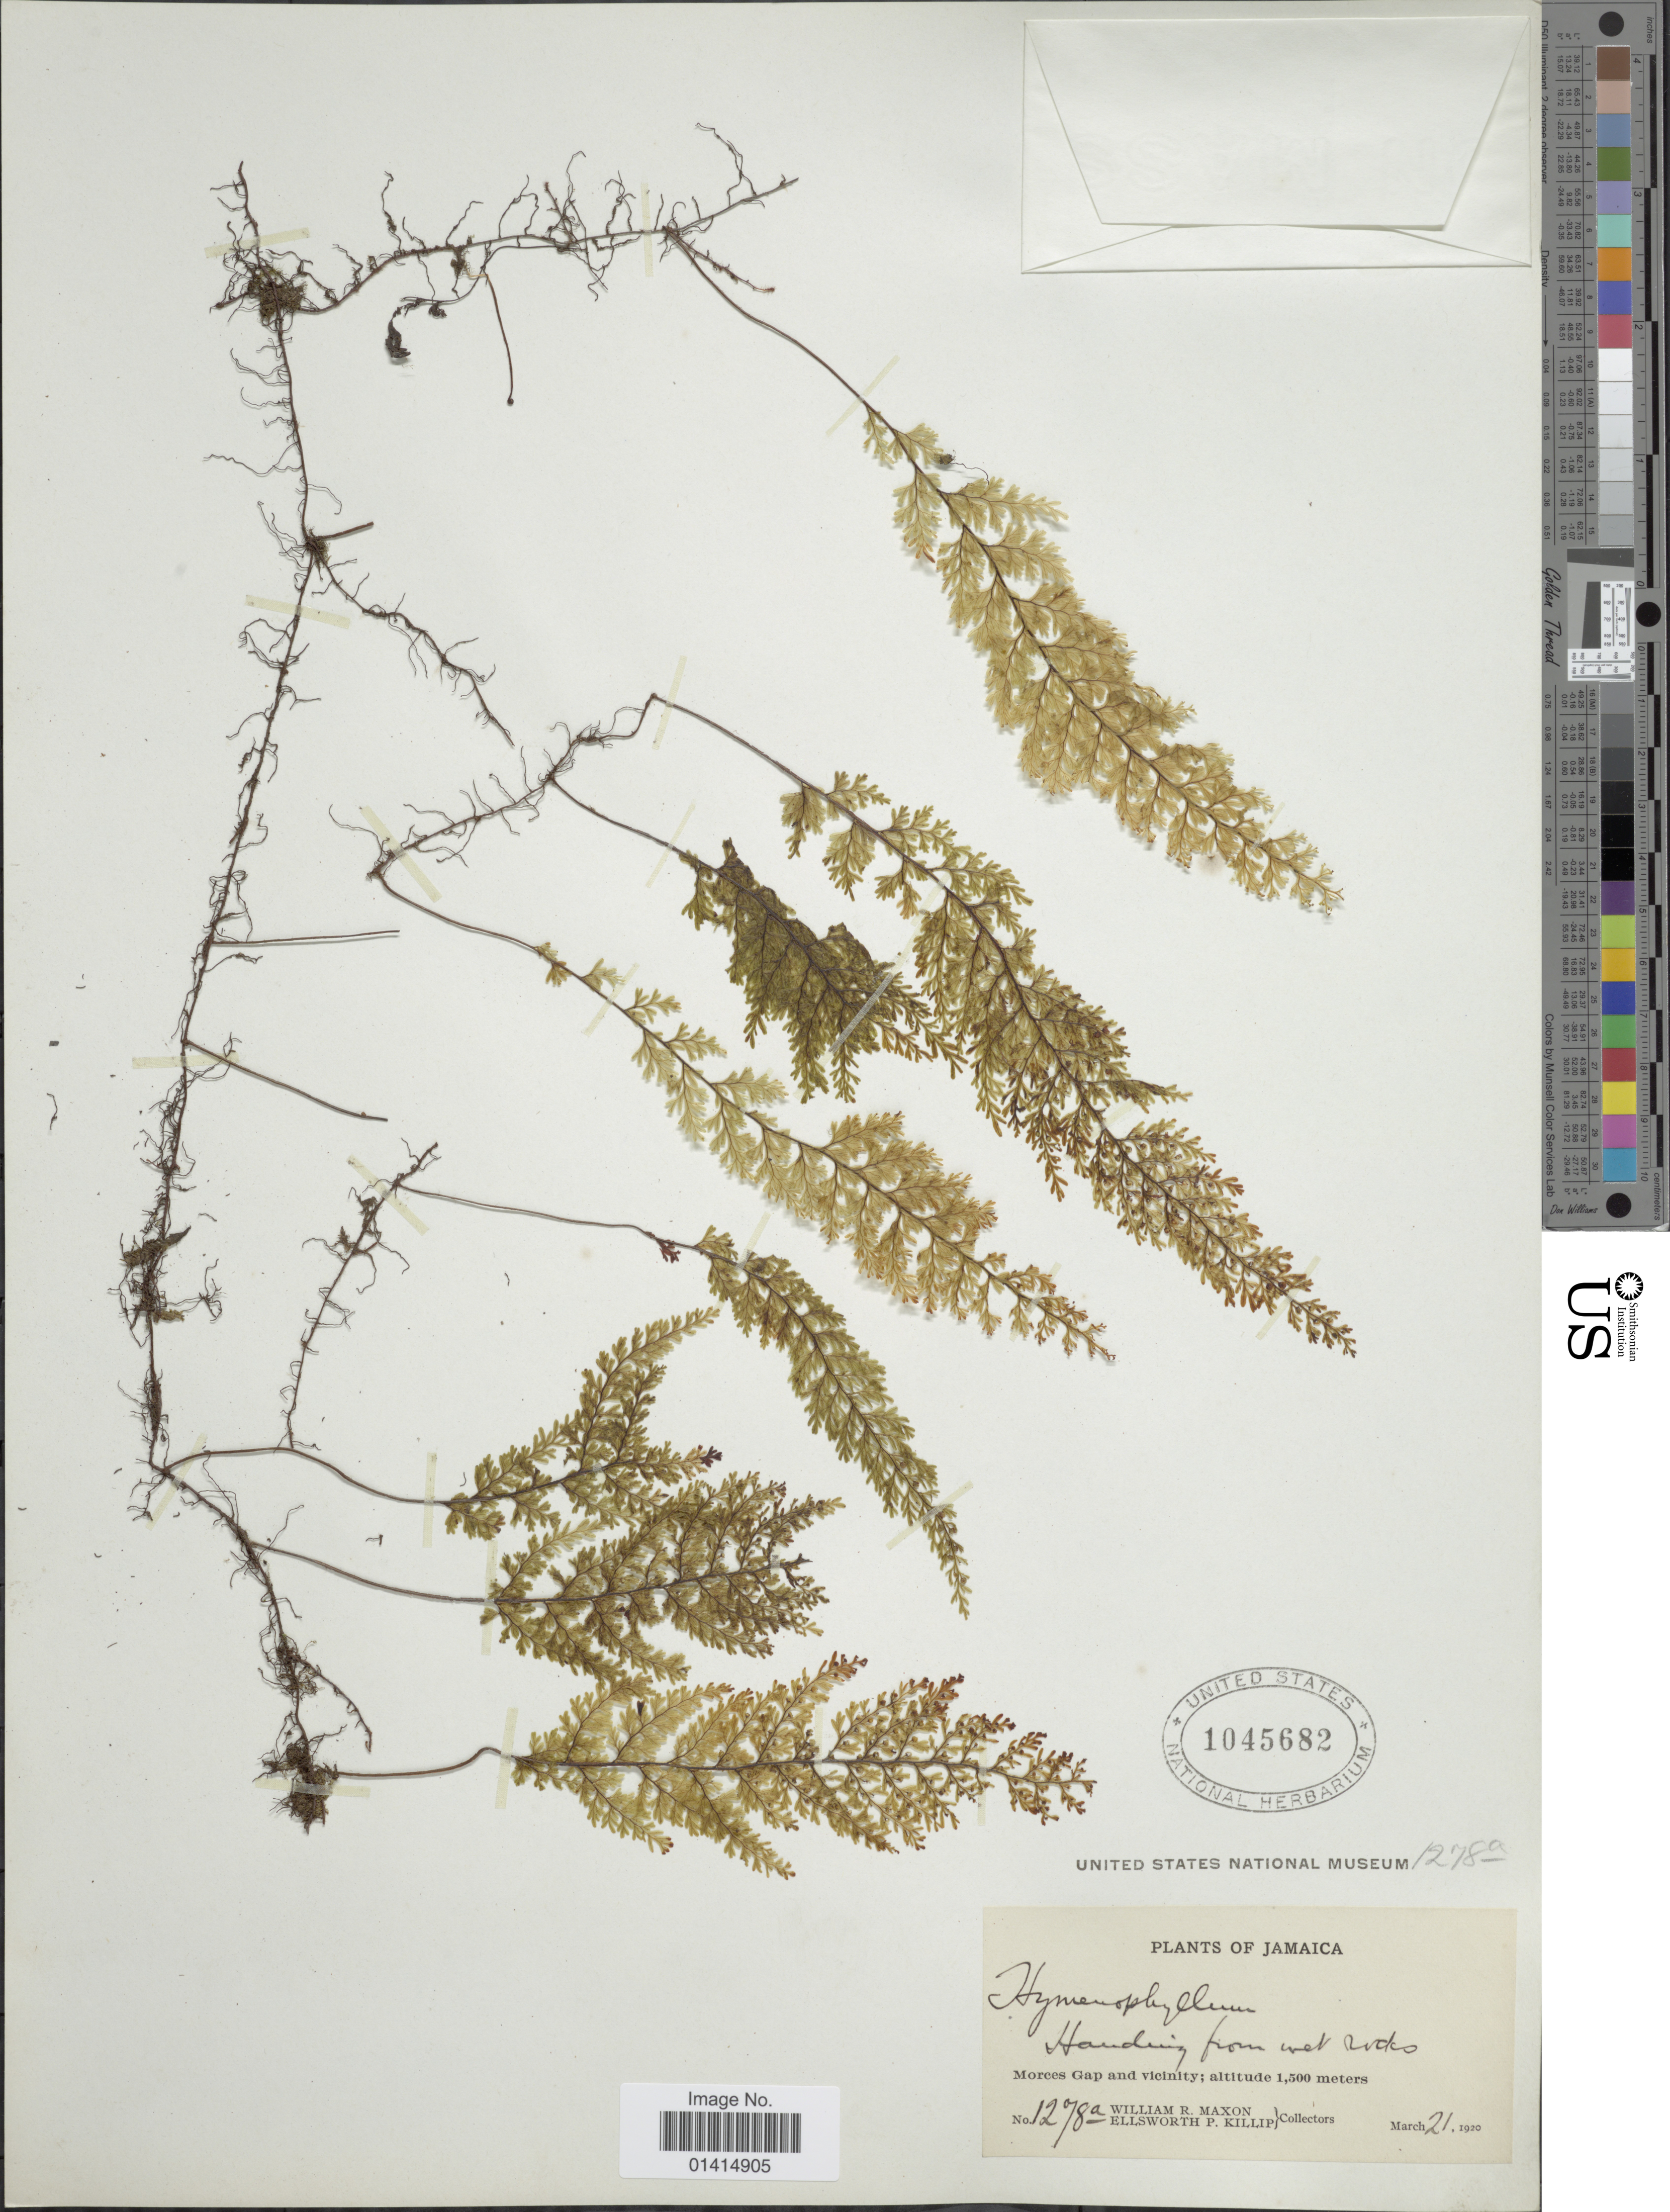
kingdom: Plantae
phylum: Tracheophyta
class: Polypodiopsida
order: Hymenophyllales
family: Hymenophyllaceae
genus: Hymenophyllum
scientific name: Hymenophyllum axillare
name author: Sw.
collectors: W. R. Maxon & E. P. Killip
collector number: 1278a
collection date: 1920-03-21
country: Jamaica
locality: Morces Gap and vicinity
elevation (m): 1500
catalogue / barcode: US 1045682